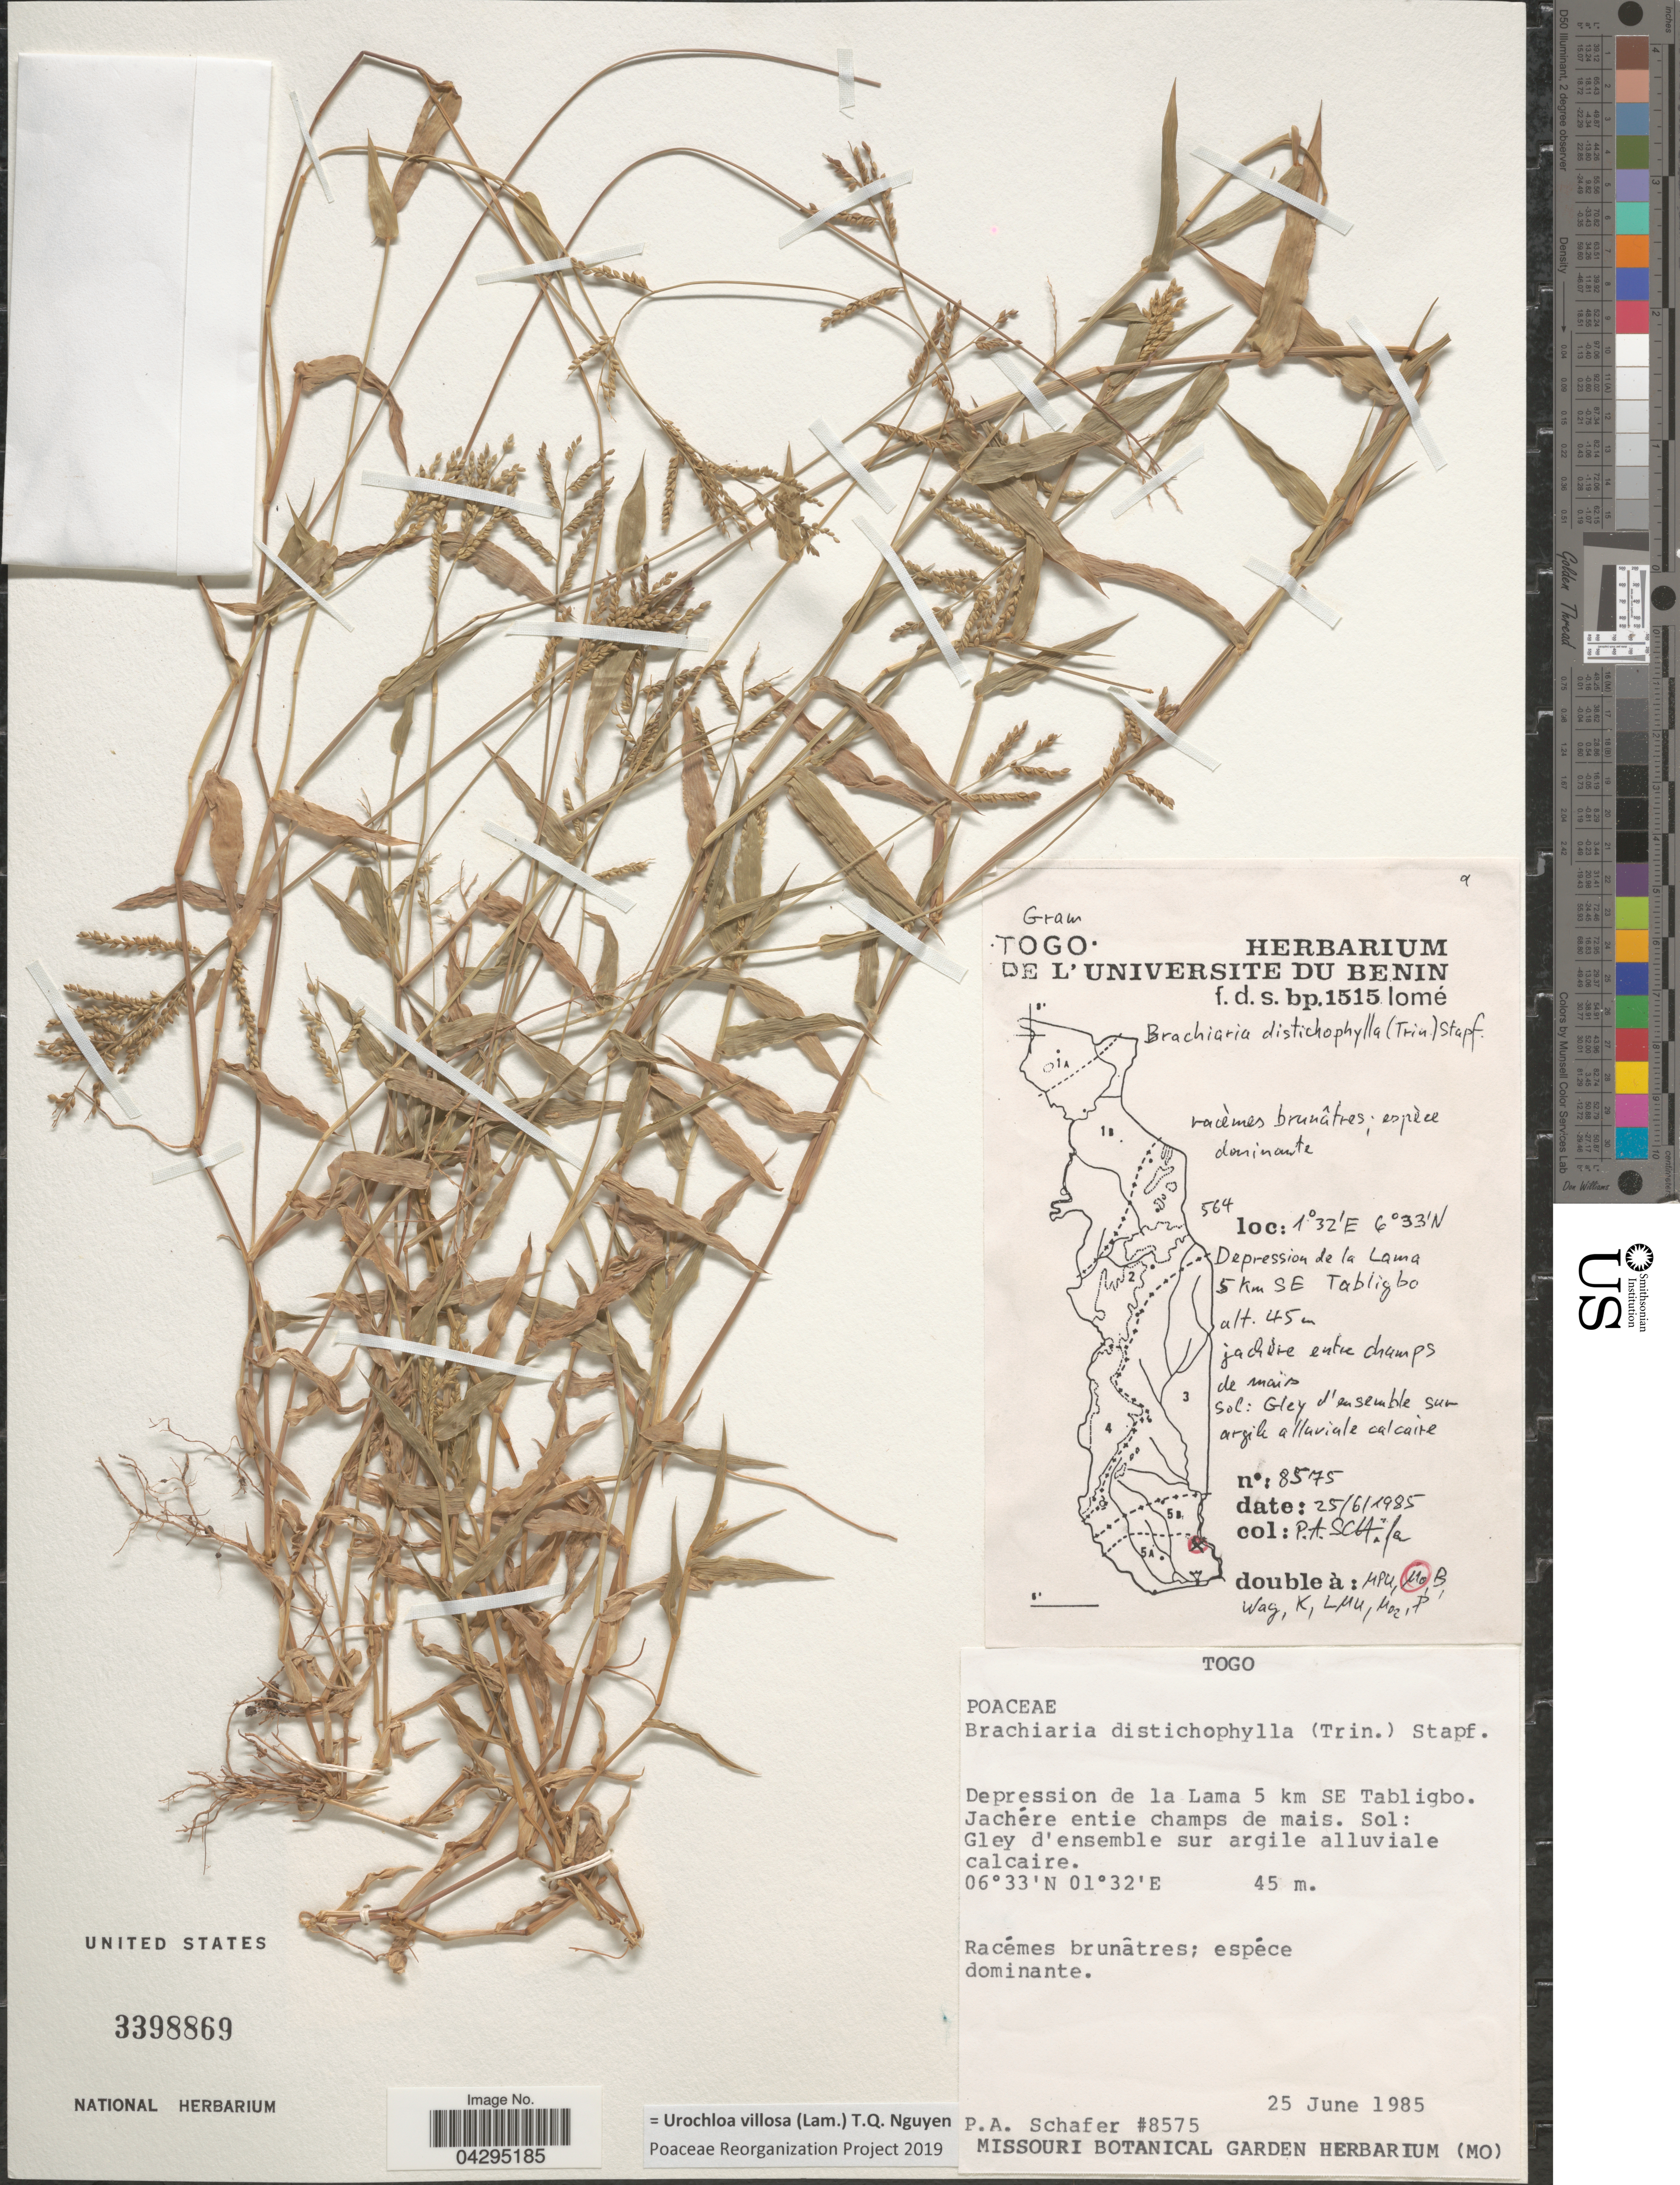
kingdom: Plantae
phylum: Tracheophyta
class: Liliopsida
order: Poales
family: Poaceae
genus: Urochloa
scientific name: Urochloa villosa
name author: (Lam.) T.Q. Nguyen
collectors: P. Schafer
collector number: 8575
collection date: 1985-06-25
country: Togo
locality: Depression de la Lama 5 km SE Tabligbo. Jachére entie champs de mais. Sol: Gley d'ensemble sur argile alluviale calcaire.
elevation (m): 45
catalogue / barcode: US 3398869